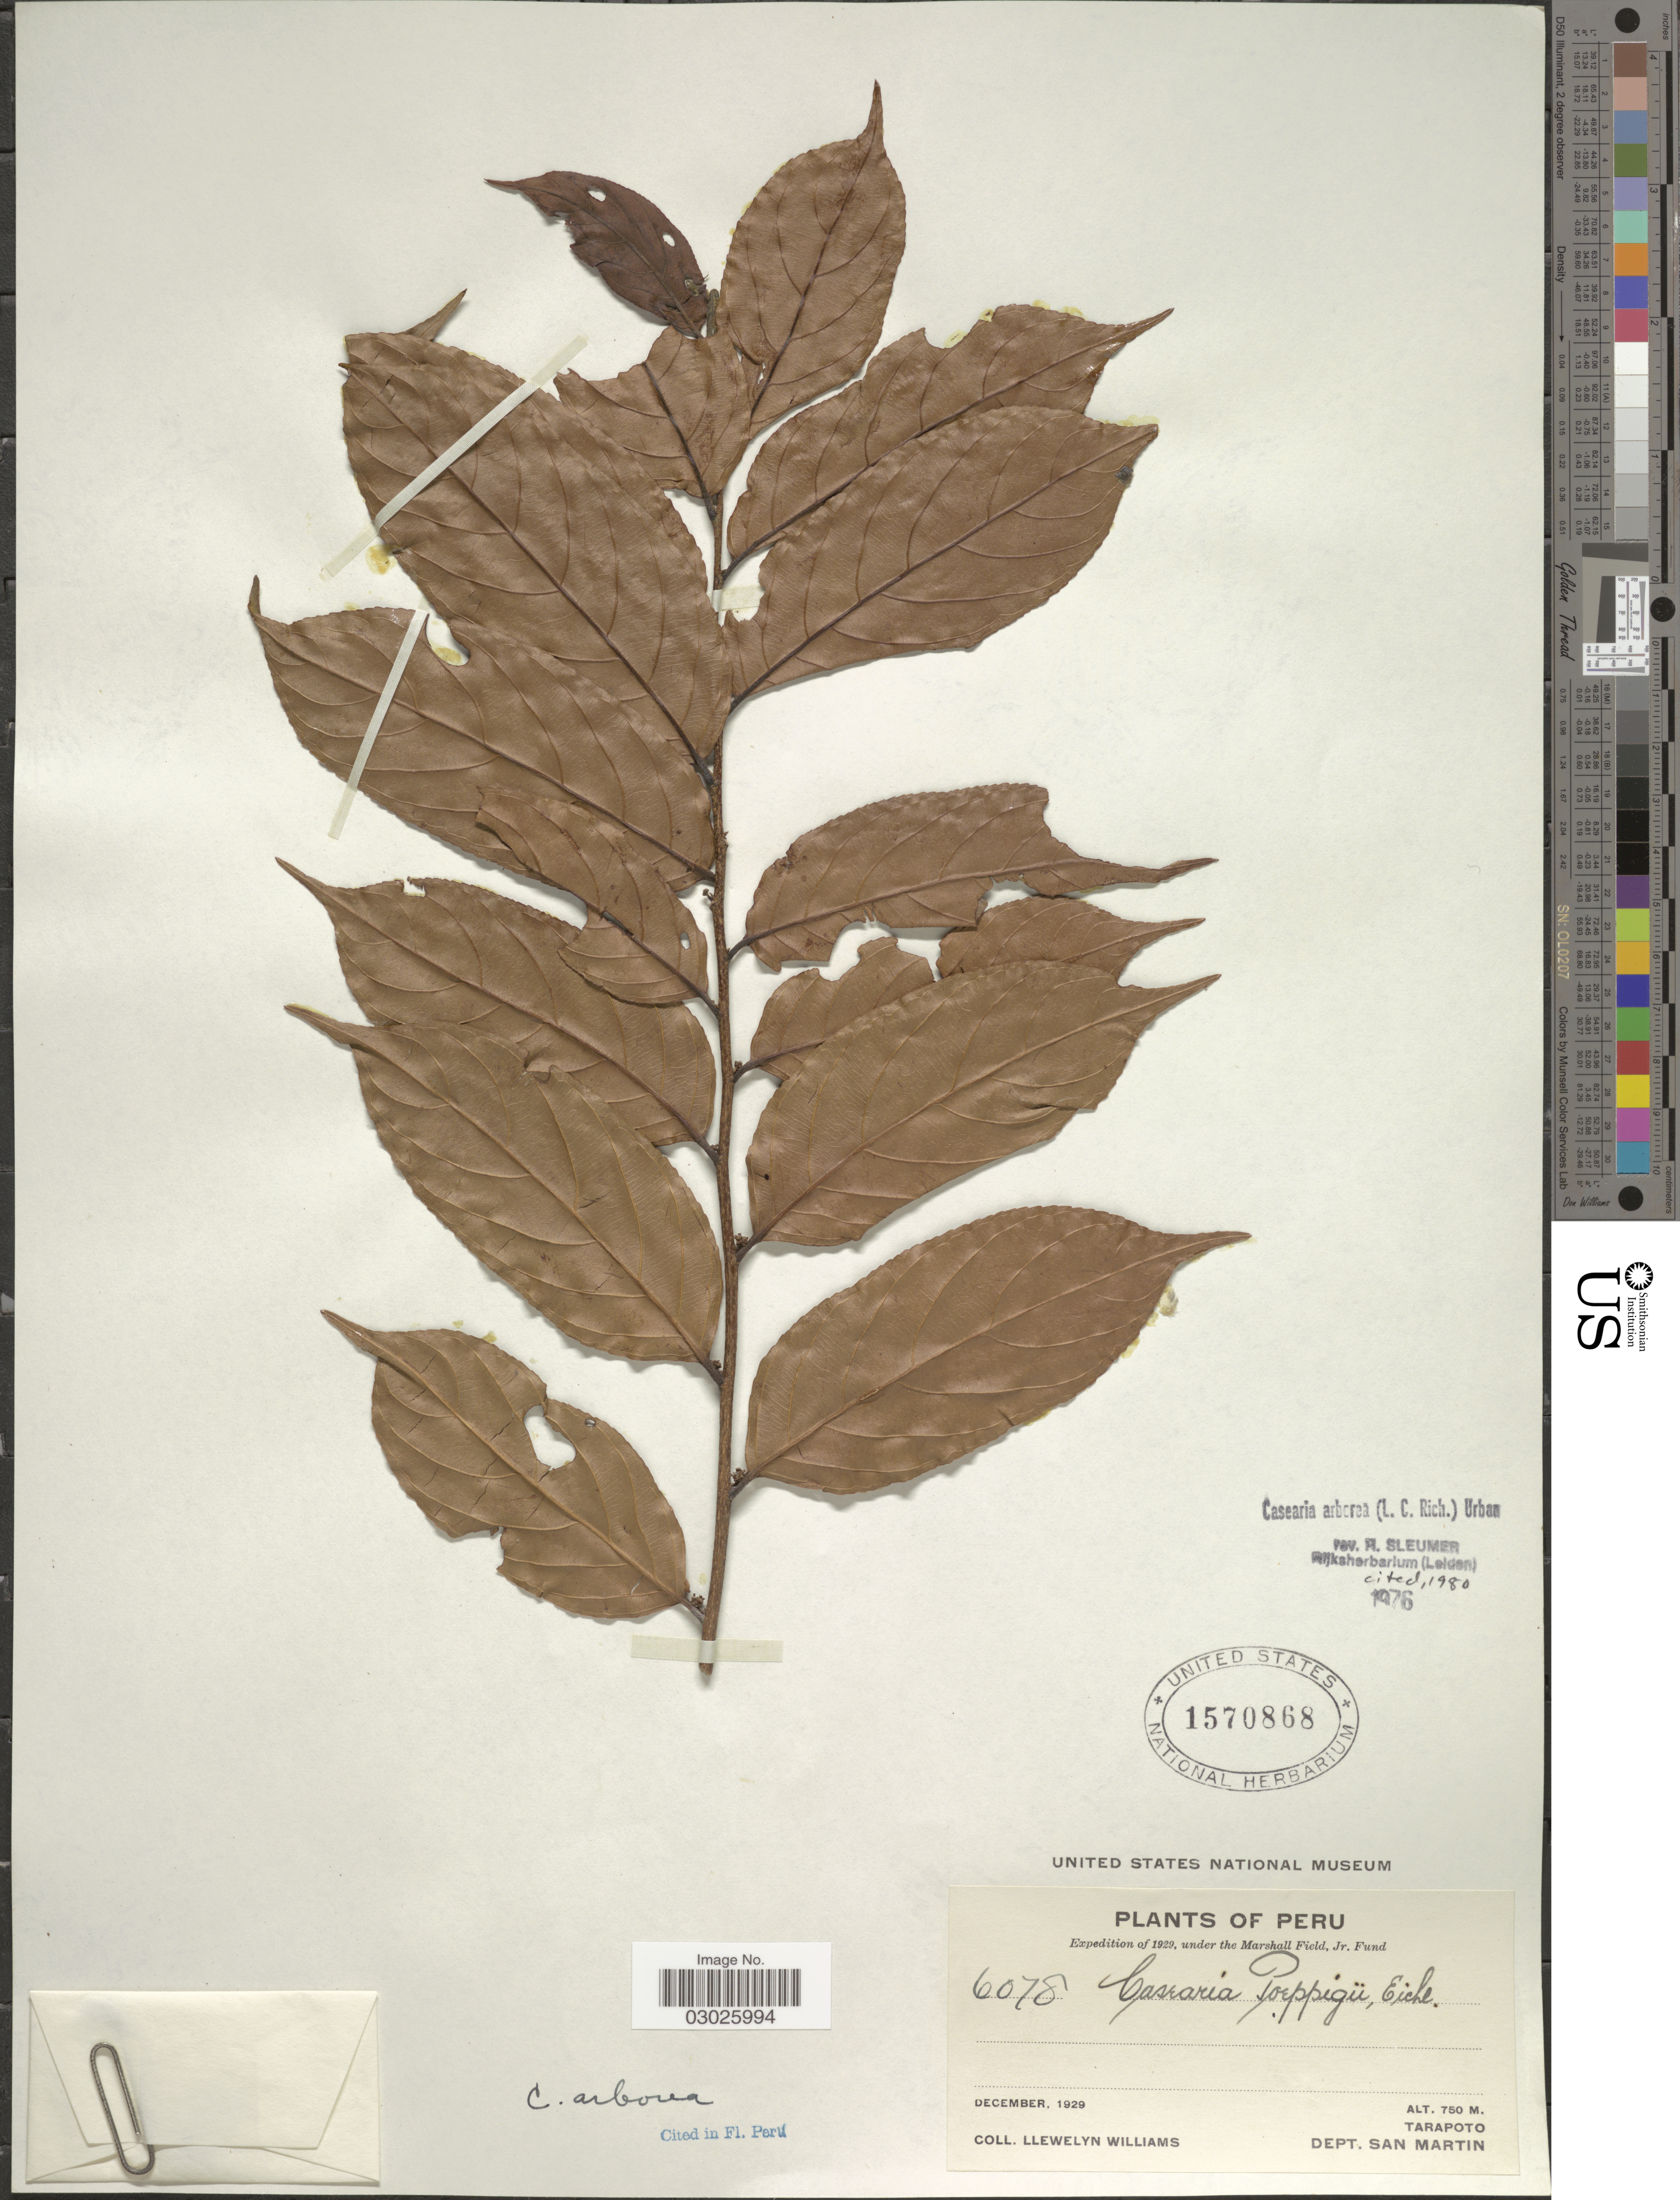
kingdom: Plantae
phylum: Tracheophyta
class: Magnoliopsida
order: Malpighiales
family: Salicaceae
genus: Casearia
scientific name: Casearia arborea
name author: (Rich.) Urb.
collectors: Ll. Williams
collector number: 6078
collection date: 1929-12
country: Peru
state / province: San Martín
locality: Tarapoto, Dept. San Martin.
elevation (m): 750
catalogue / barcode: US 1570868